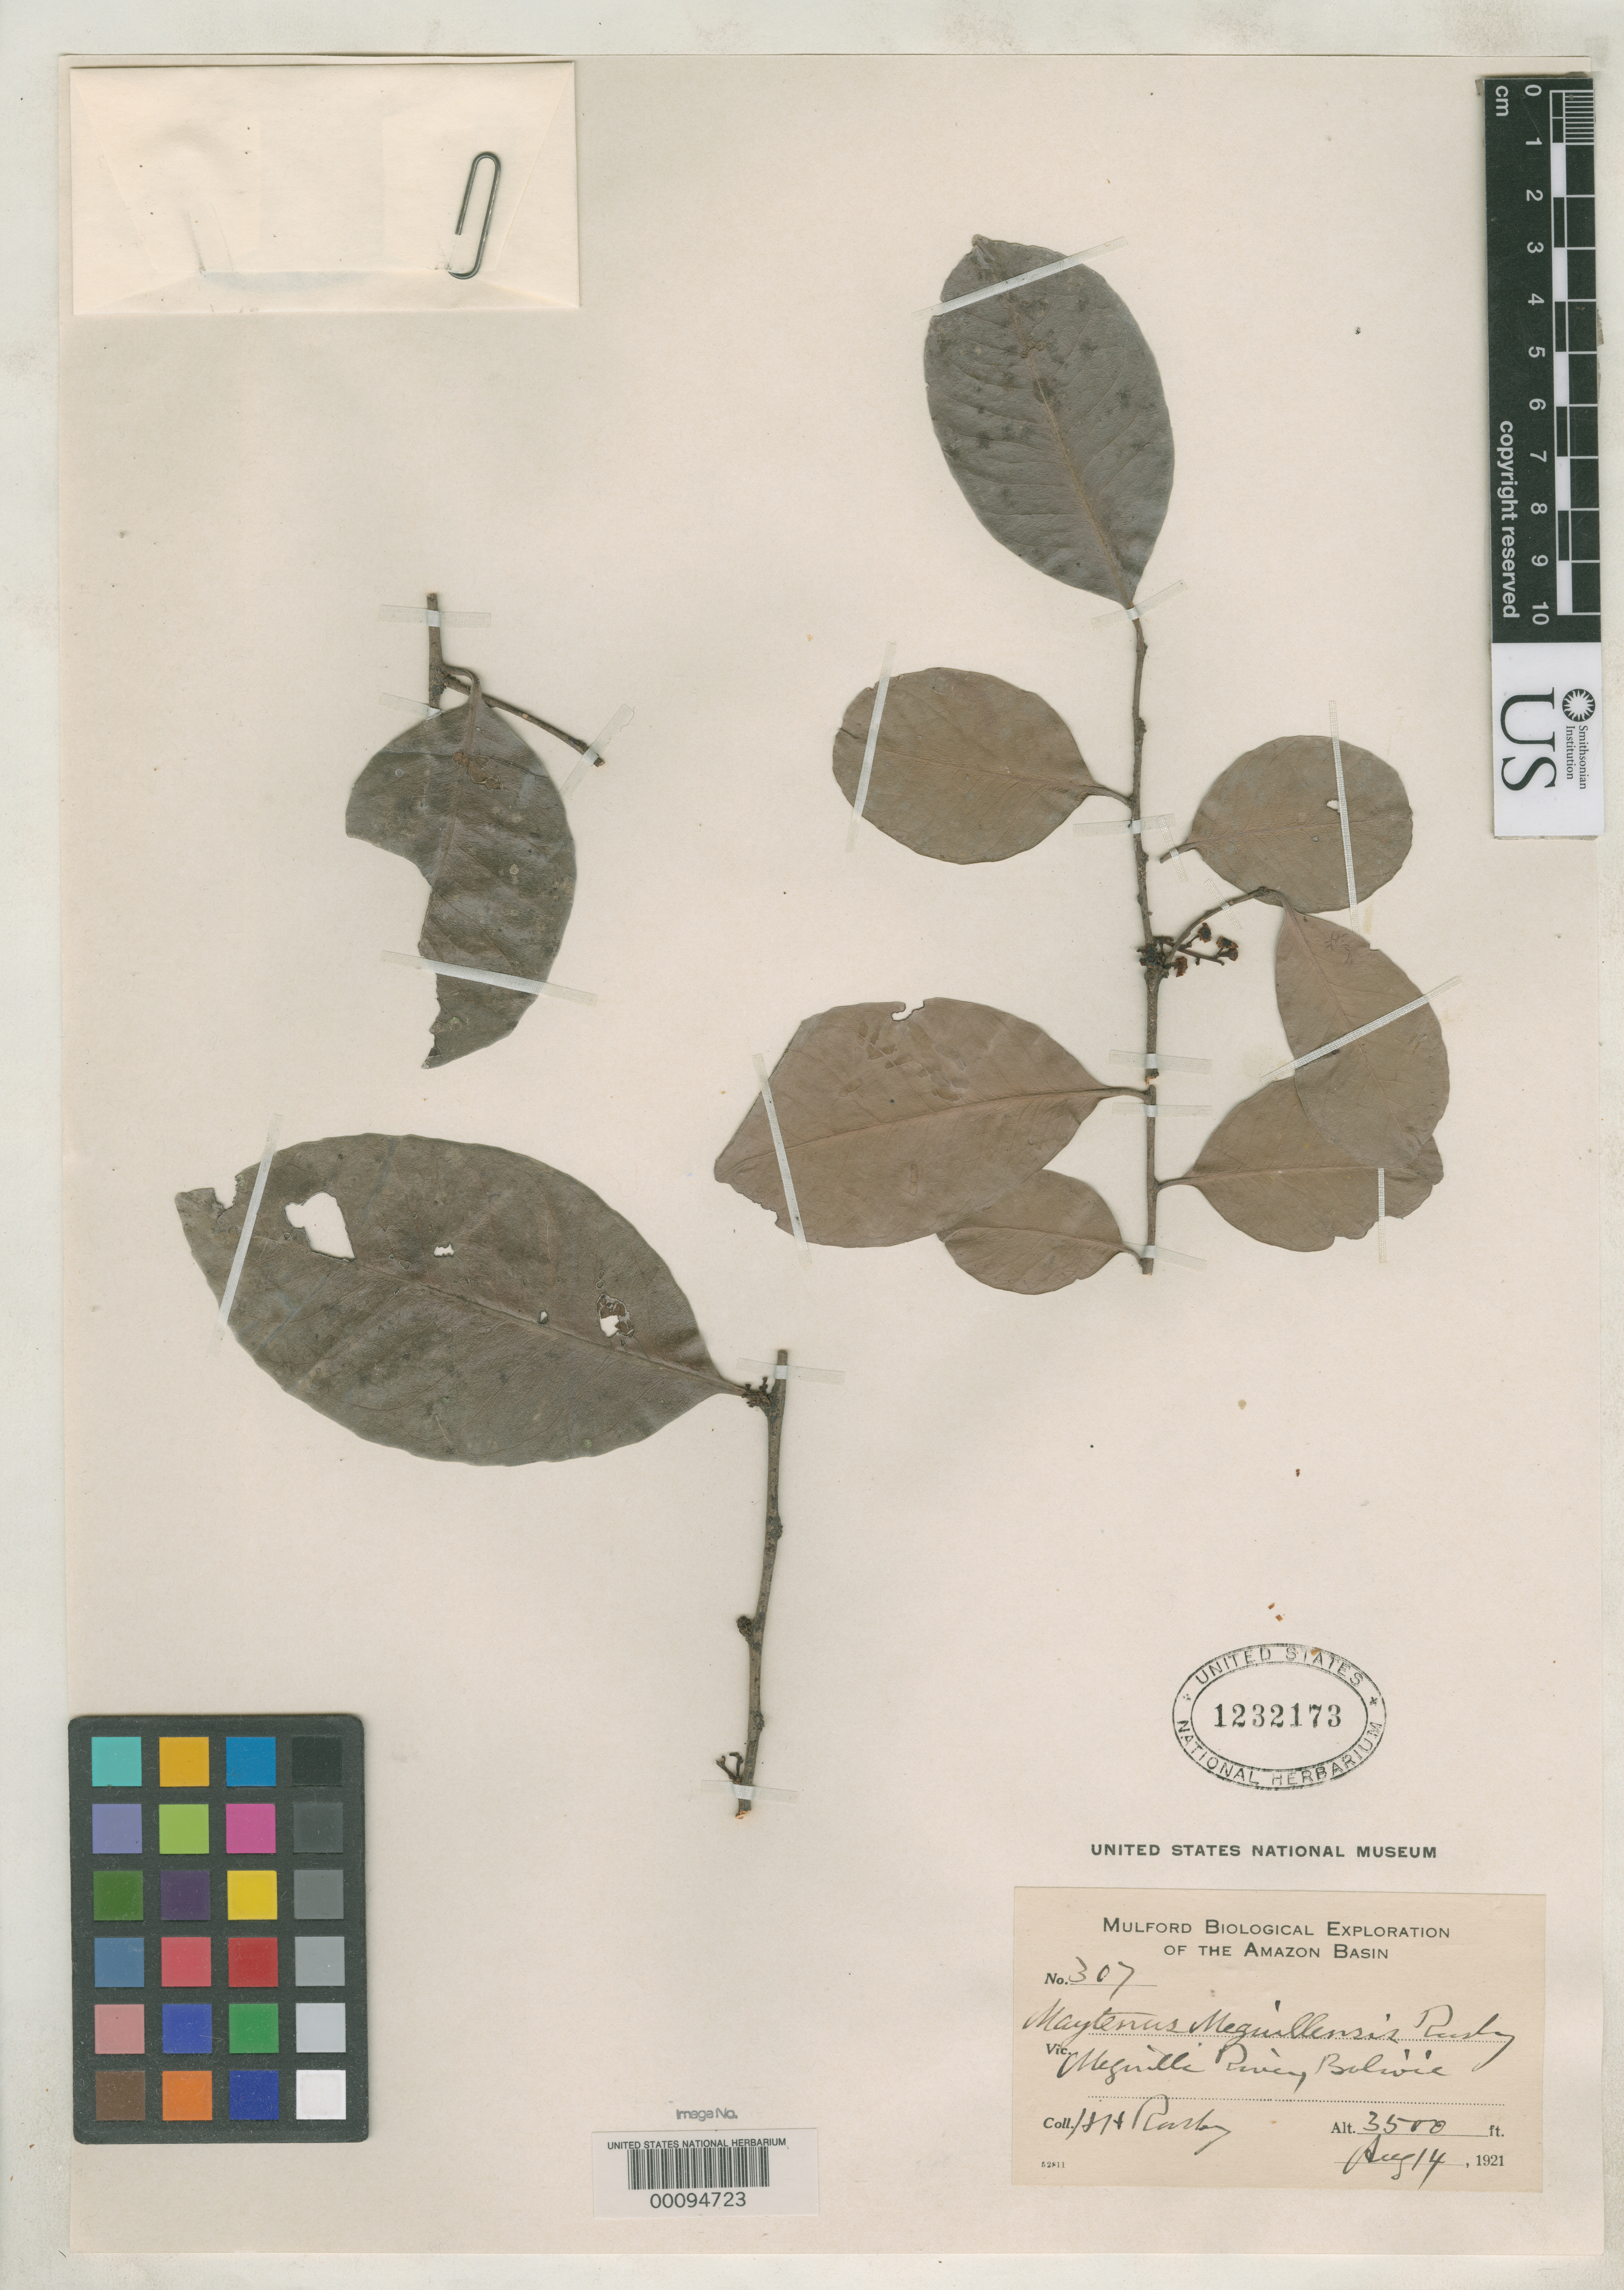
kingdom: Plantae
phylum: Tracheophyta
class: Magnoliopsida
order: Celastrales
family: Celastraceae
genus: Maytenus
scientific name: Maytenus meguillensis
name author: Rusby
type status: Isotype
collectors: H. H. Rusby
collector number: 307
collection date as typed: Aug. 14, 1921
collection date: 1921-08-14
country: Bolivia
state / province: La Paz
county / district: Sud Yungas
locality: Rio Miguilla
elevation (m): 1067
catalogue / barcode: US 1232173